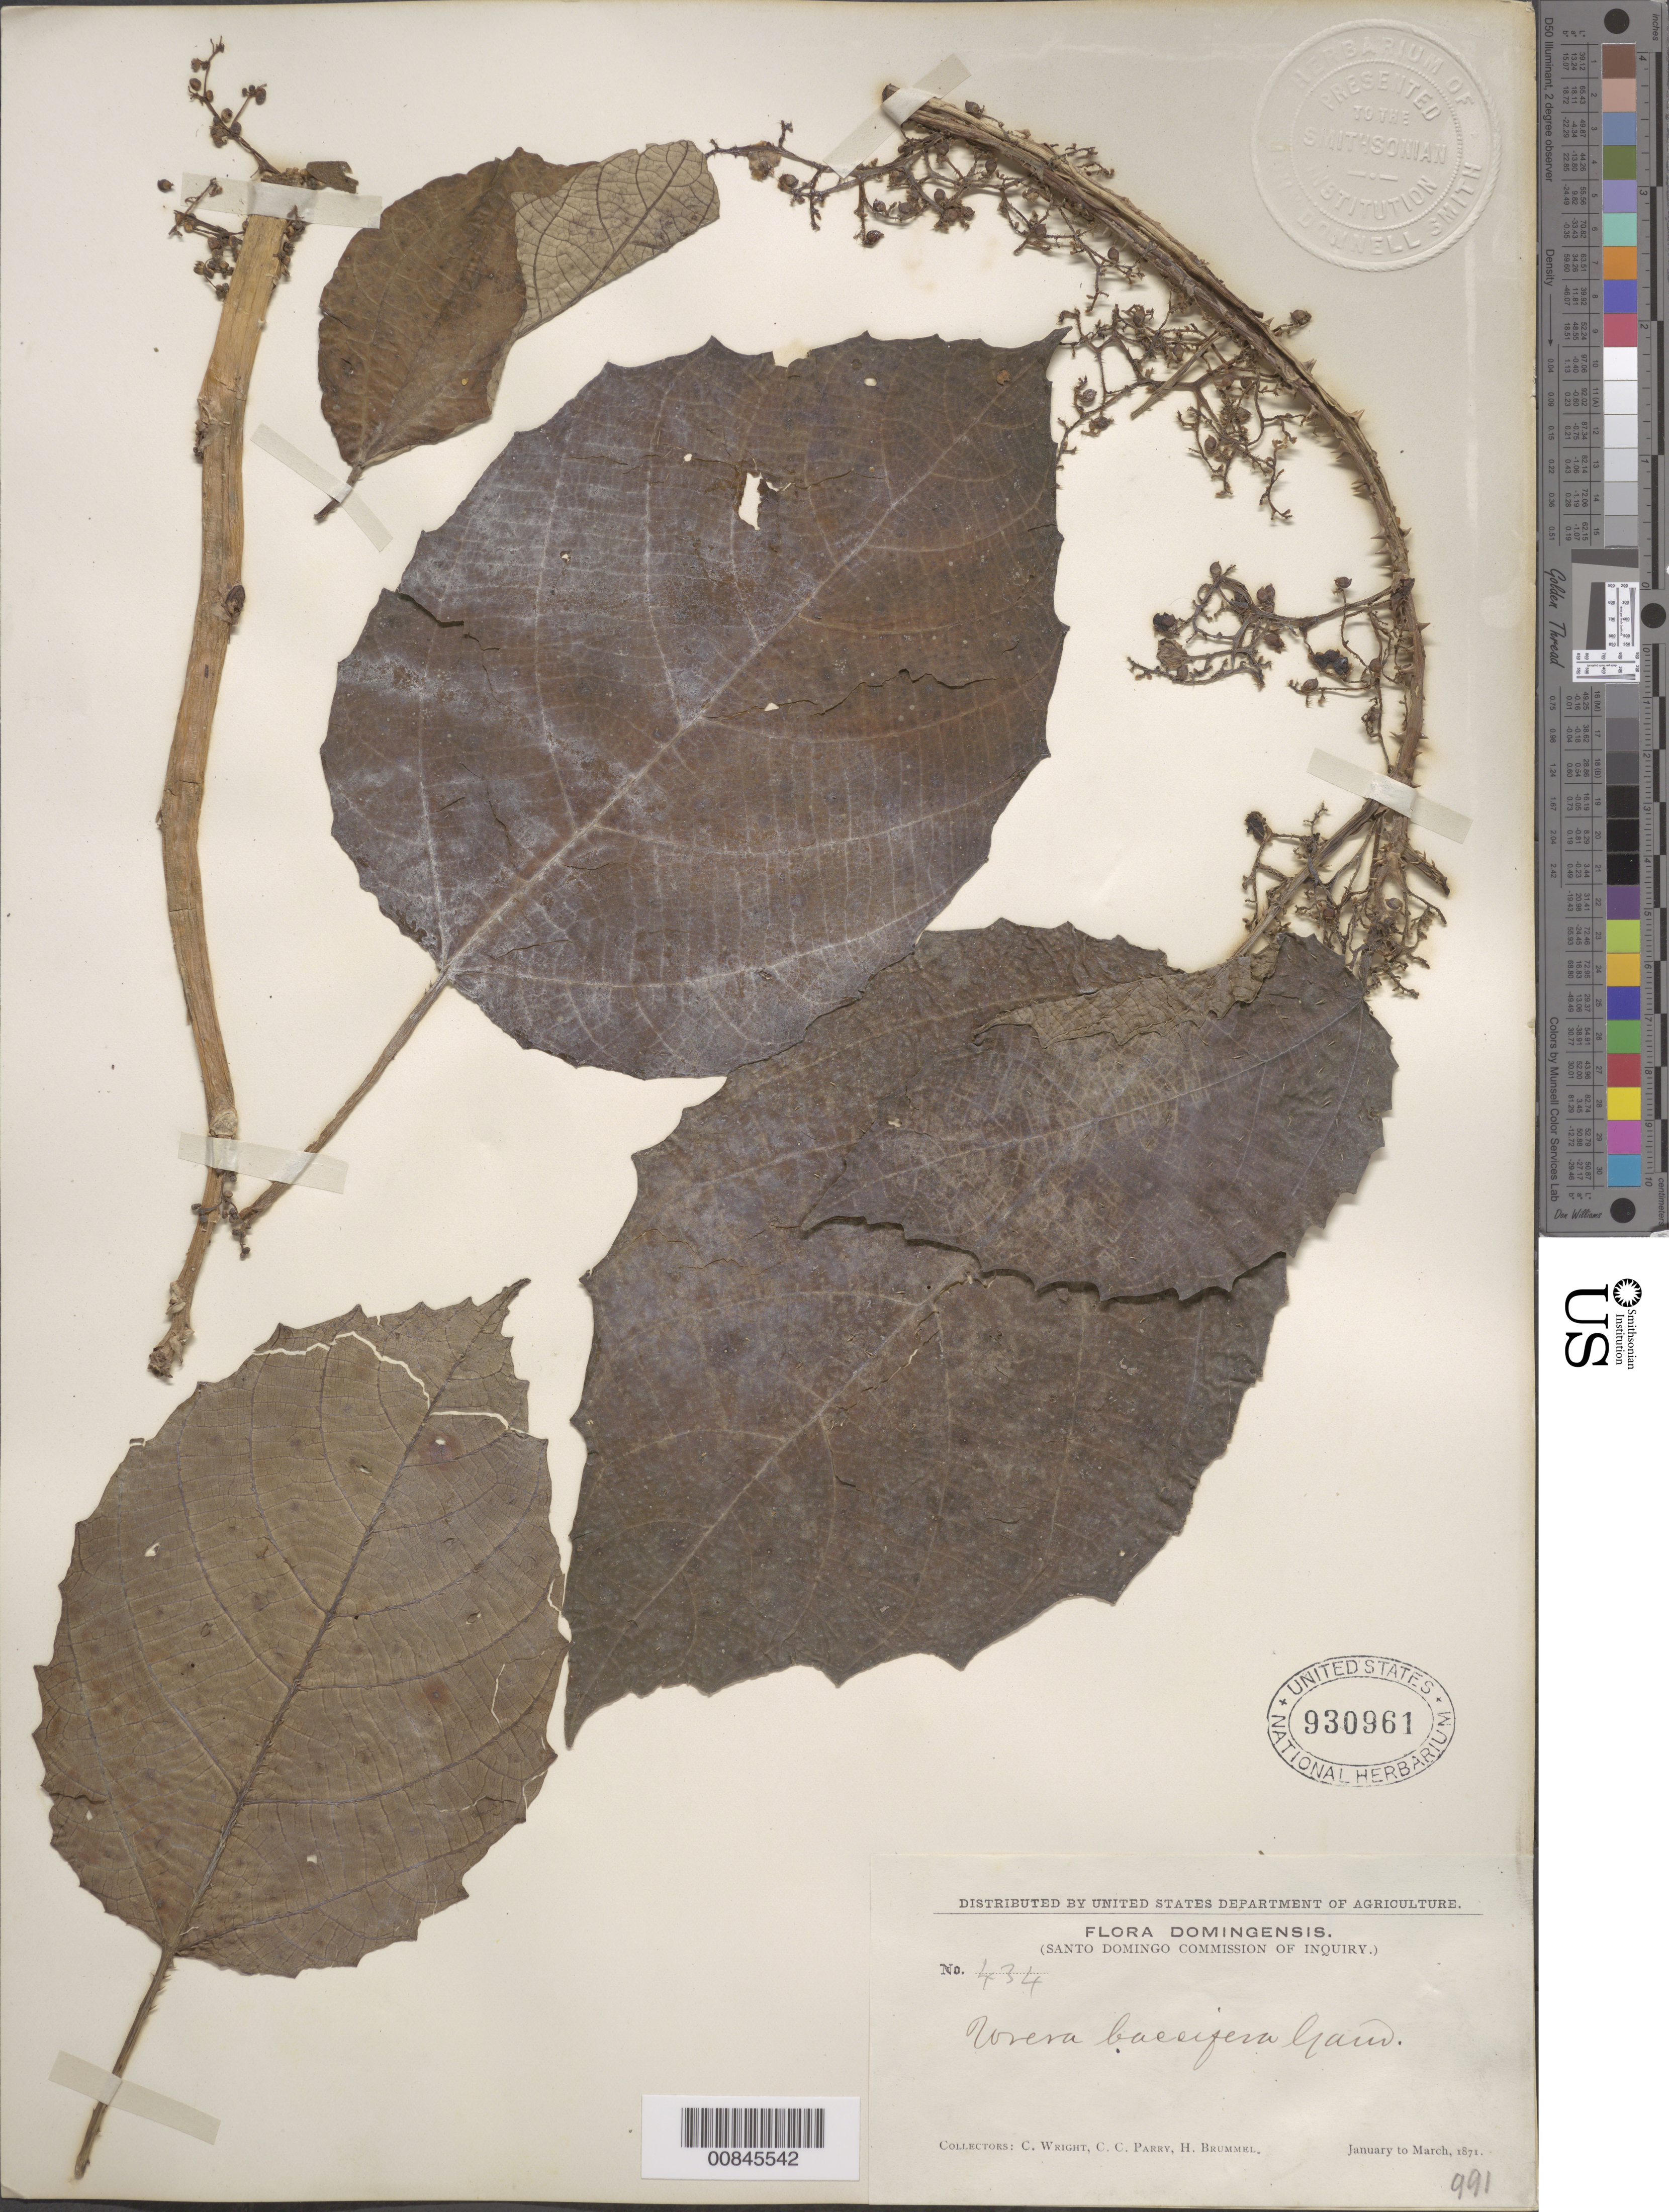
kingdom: Plantae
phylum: Tracheophyta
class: Magnoliopsida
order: Rosales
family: Urticaceae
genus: Urera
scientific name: Urera baccifera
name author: (L.) Gaudich. ex Wedd.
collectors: C. Wright, C. C. Parry & H. Brummel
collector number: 434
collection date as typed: Jan 1871 to -- Mar 1871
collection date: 1871-01/1871-03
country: Dominican Republic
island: Hispaniola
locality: Dominican Republic.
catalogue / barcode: US 930961